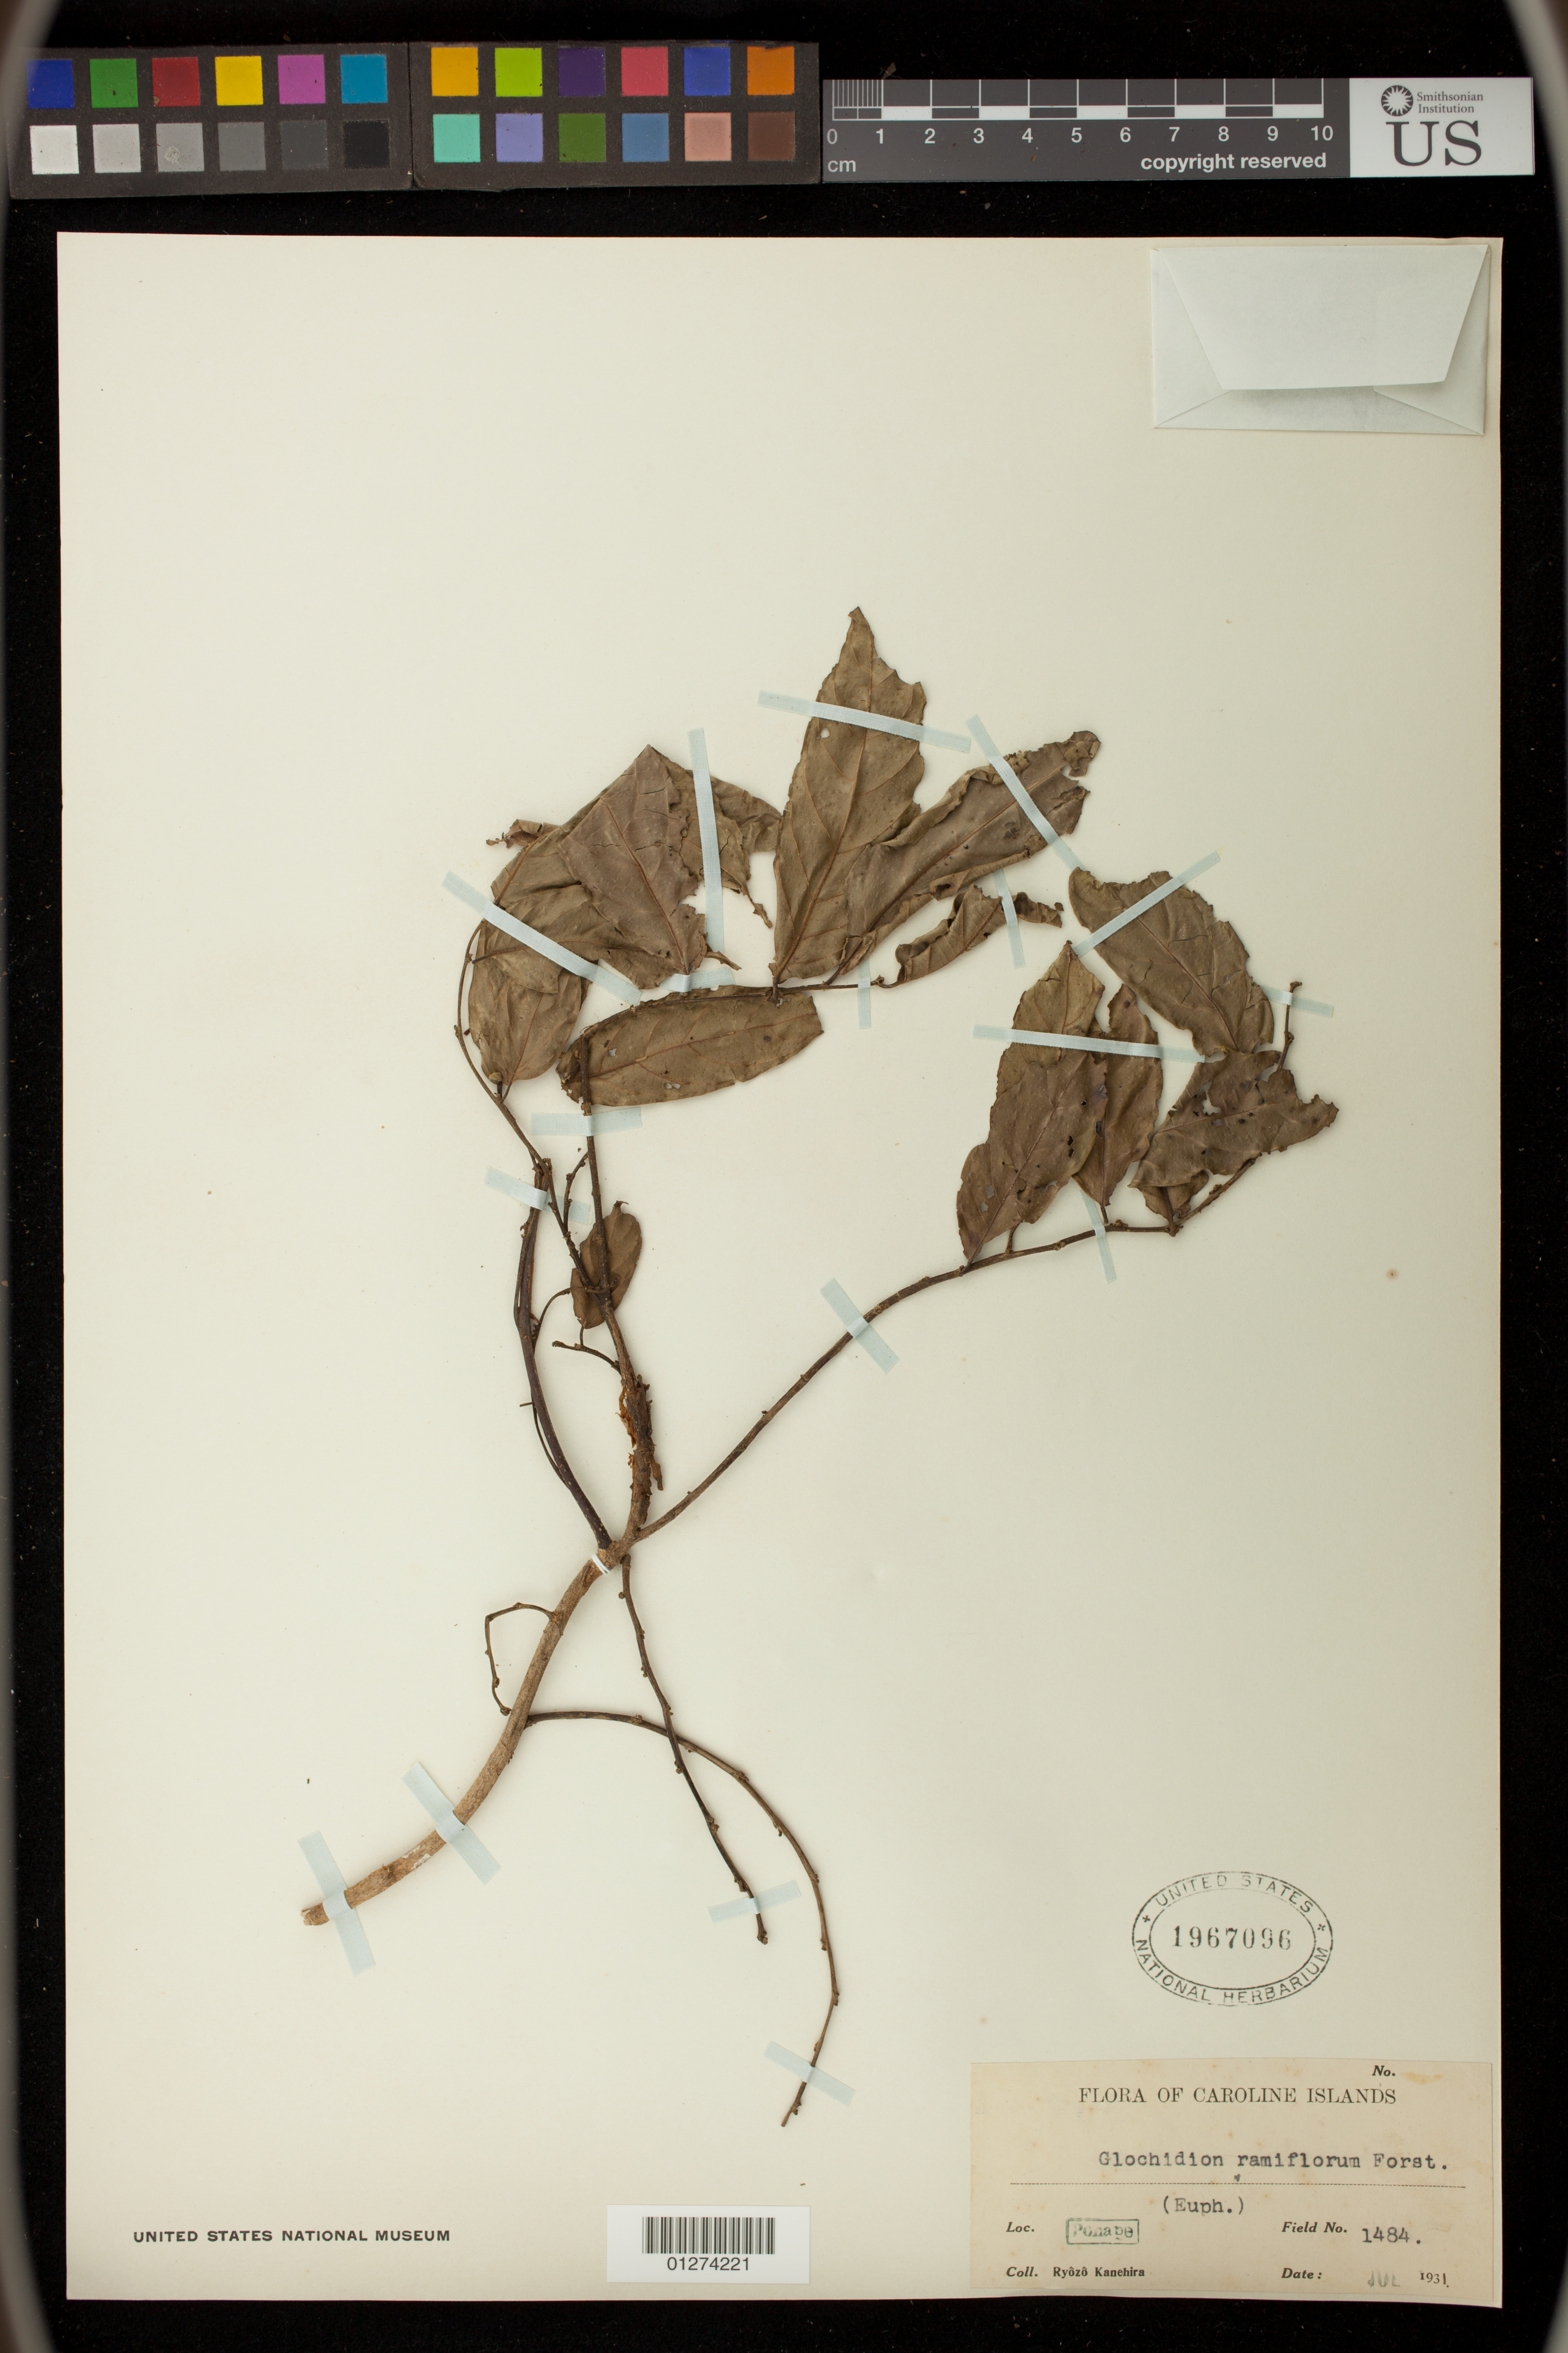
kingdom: Plantae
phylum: Tracheophyta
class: Magnoliopsida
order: Malpighiales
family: Phyllanthaceae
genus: Glochidion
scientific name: Glochidion ramiflorum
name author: J.R. Forst. & G. Forst.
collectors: R. Kanehira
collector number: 1484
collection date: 1931-07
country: Micronesia, Federated States of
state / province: Pohnpei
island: Pohnpei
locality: Caroline Islands. Ponape.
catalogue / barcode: US 1967096